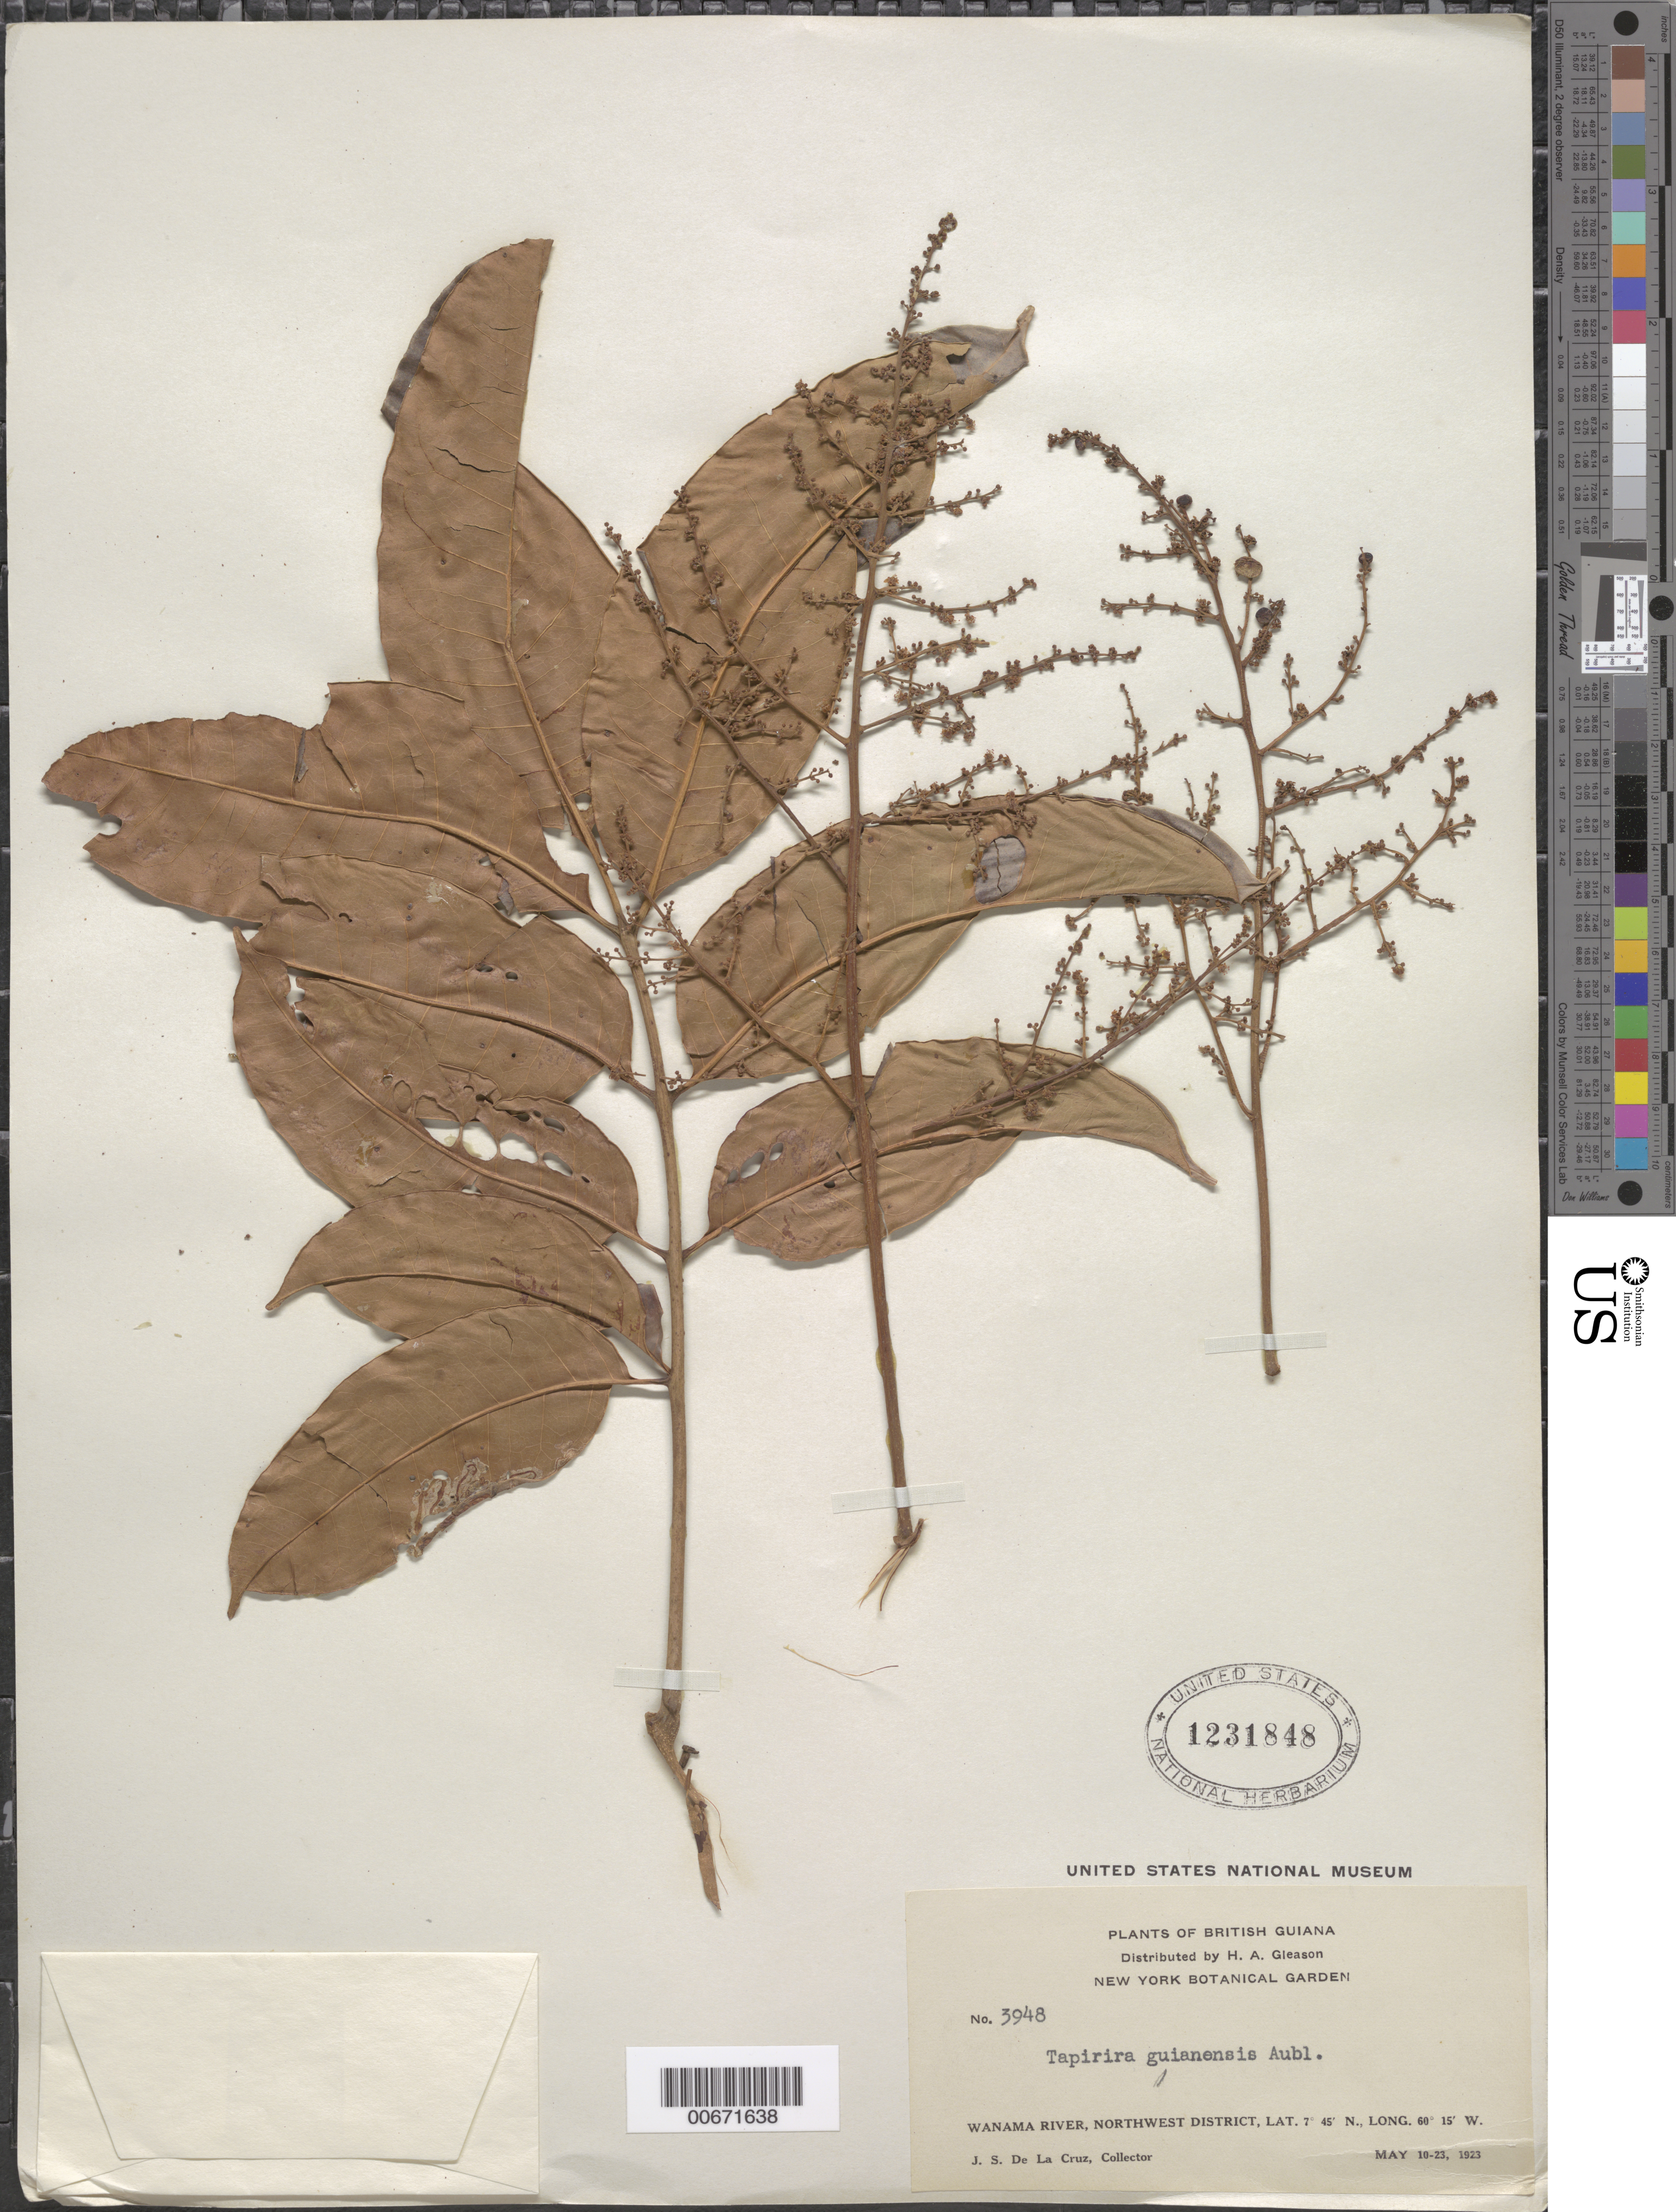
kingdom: Plantae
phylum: Tracheophyta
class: Magnoliopsida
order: Sapindales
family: Anacardiaceae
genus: Tapirira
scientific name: Tapirira guianensis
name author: Aubl.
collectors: J. S. de la Cruz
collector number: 3948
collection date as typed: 10-May-23 to 23-May-23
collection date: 1923-05-10/1923-05-23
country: Guyana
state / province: Barima-Waini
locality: Wanama R., NW District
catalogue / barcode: US 1231848